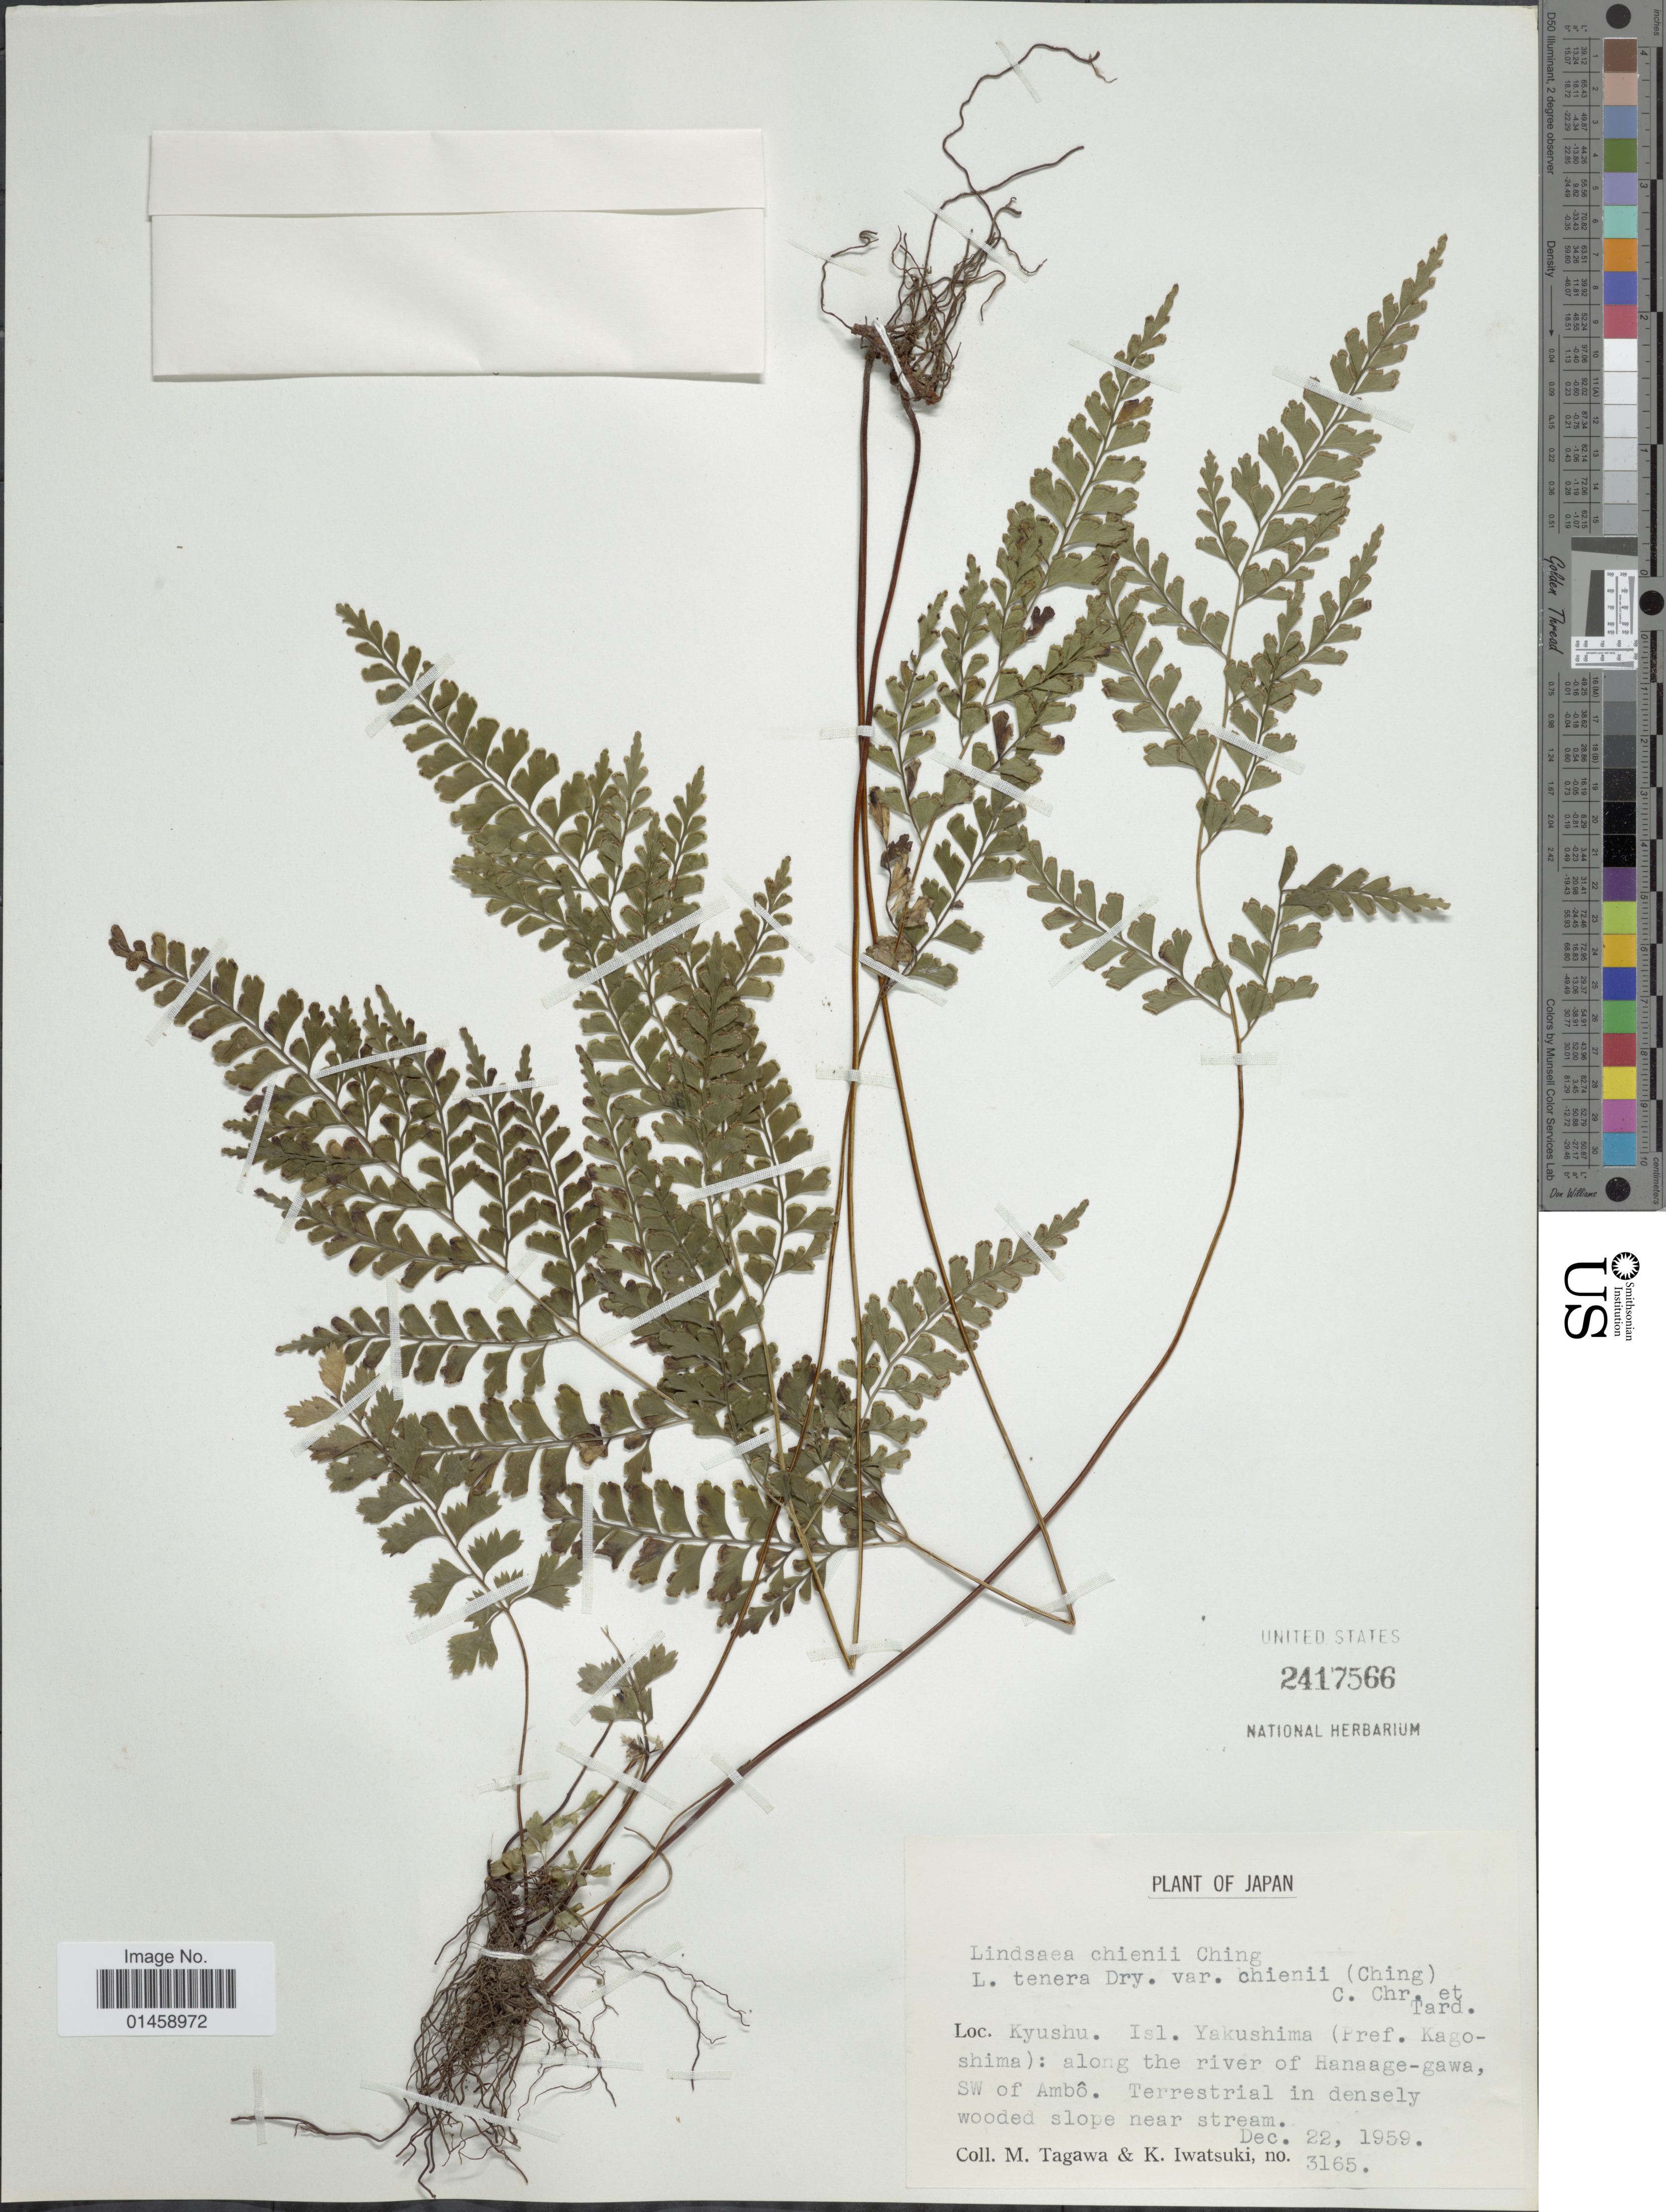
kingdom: Plantae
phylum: Tracheophyta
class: Polypodiopsida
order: Polypodiales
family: Lindsaeaceae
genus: Lindsaea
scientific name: Lindsaea chienii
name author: Ching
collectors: M. Tagawa & K. Iwatsuki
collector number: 3165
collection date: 1959-12-22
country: Japan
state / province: Kagosima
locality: Kyushu. Isl. Yakushima (Pref. Kagoshima) : along the river of Hanaage-gawa, SW of Ambo. Terrestrial in densely woode slope near stream.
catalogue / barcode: US 2417566